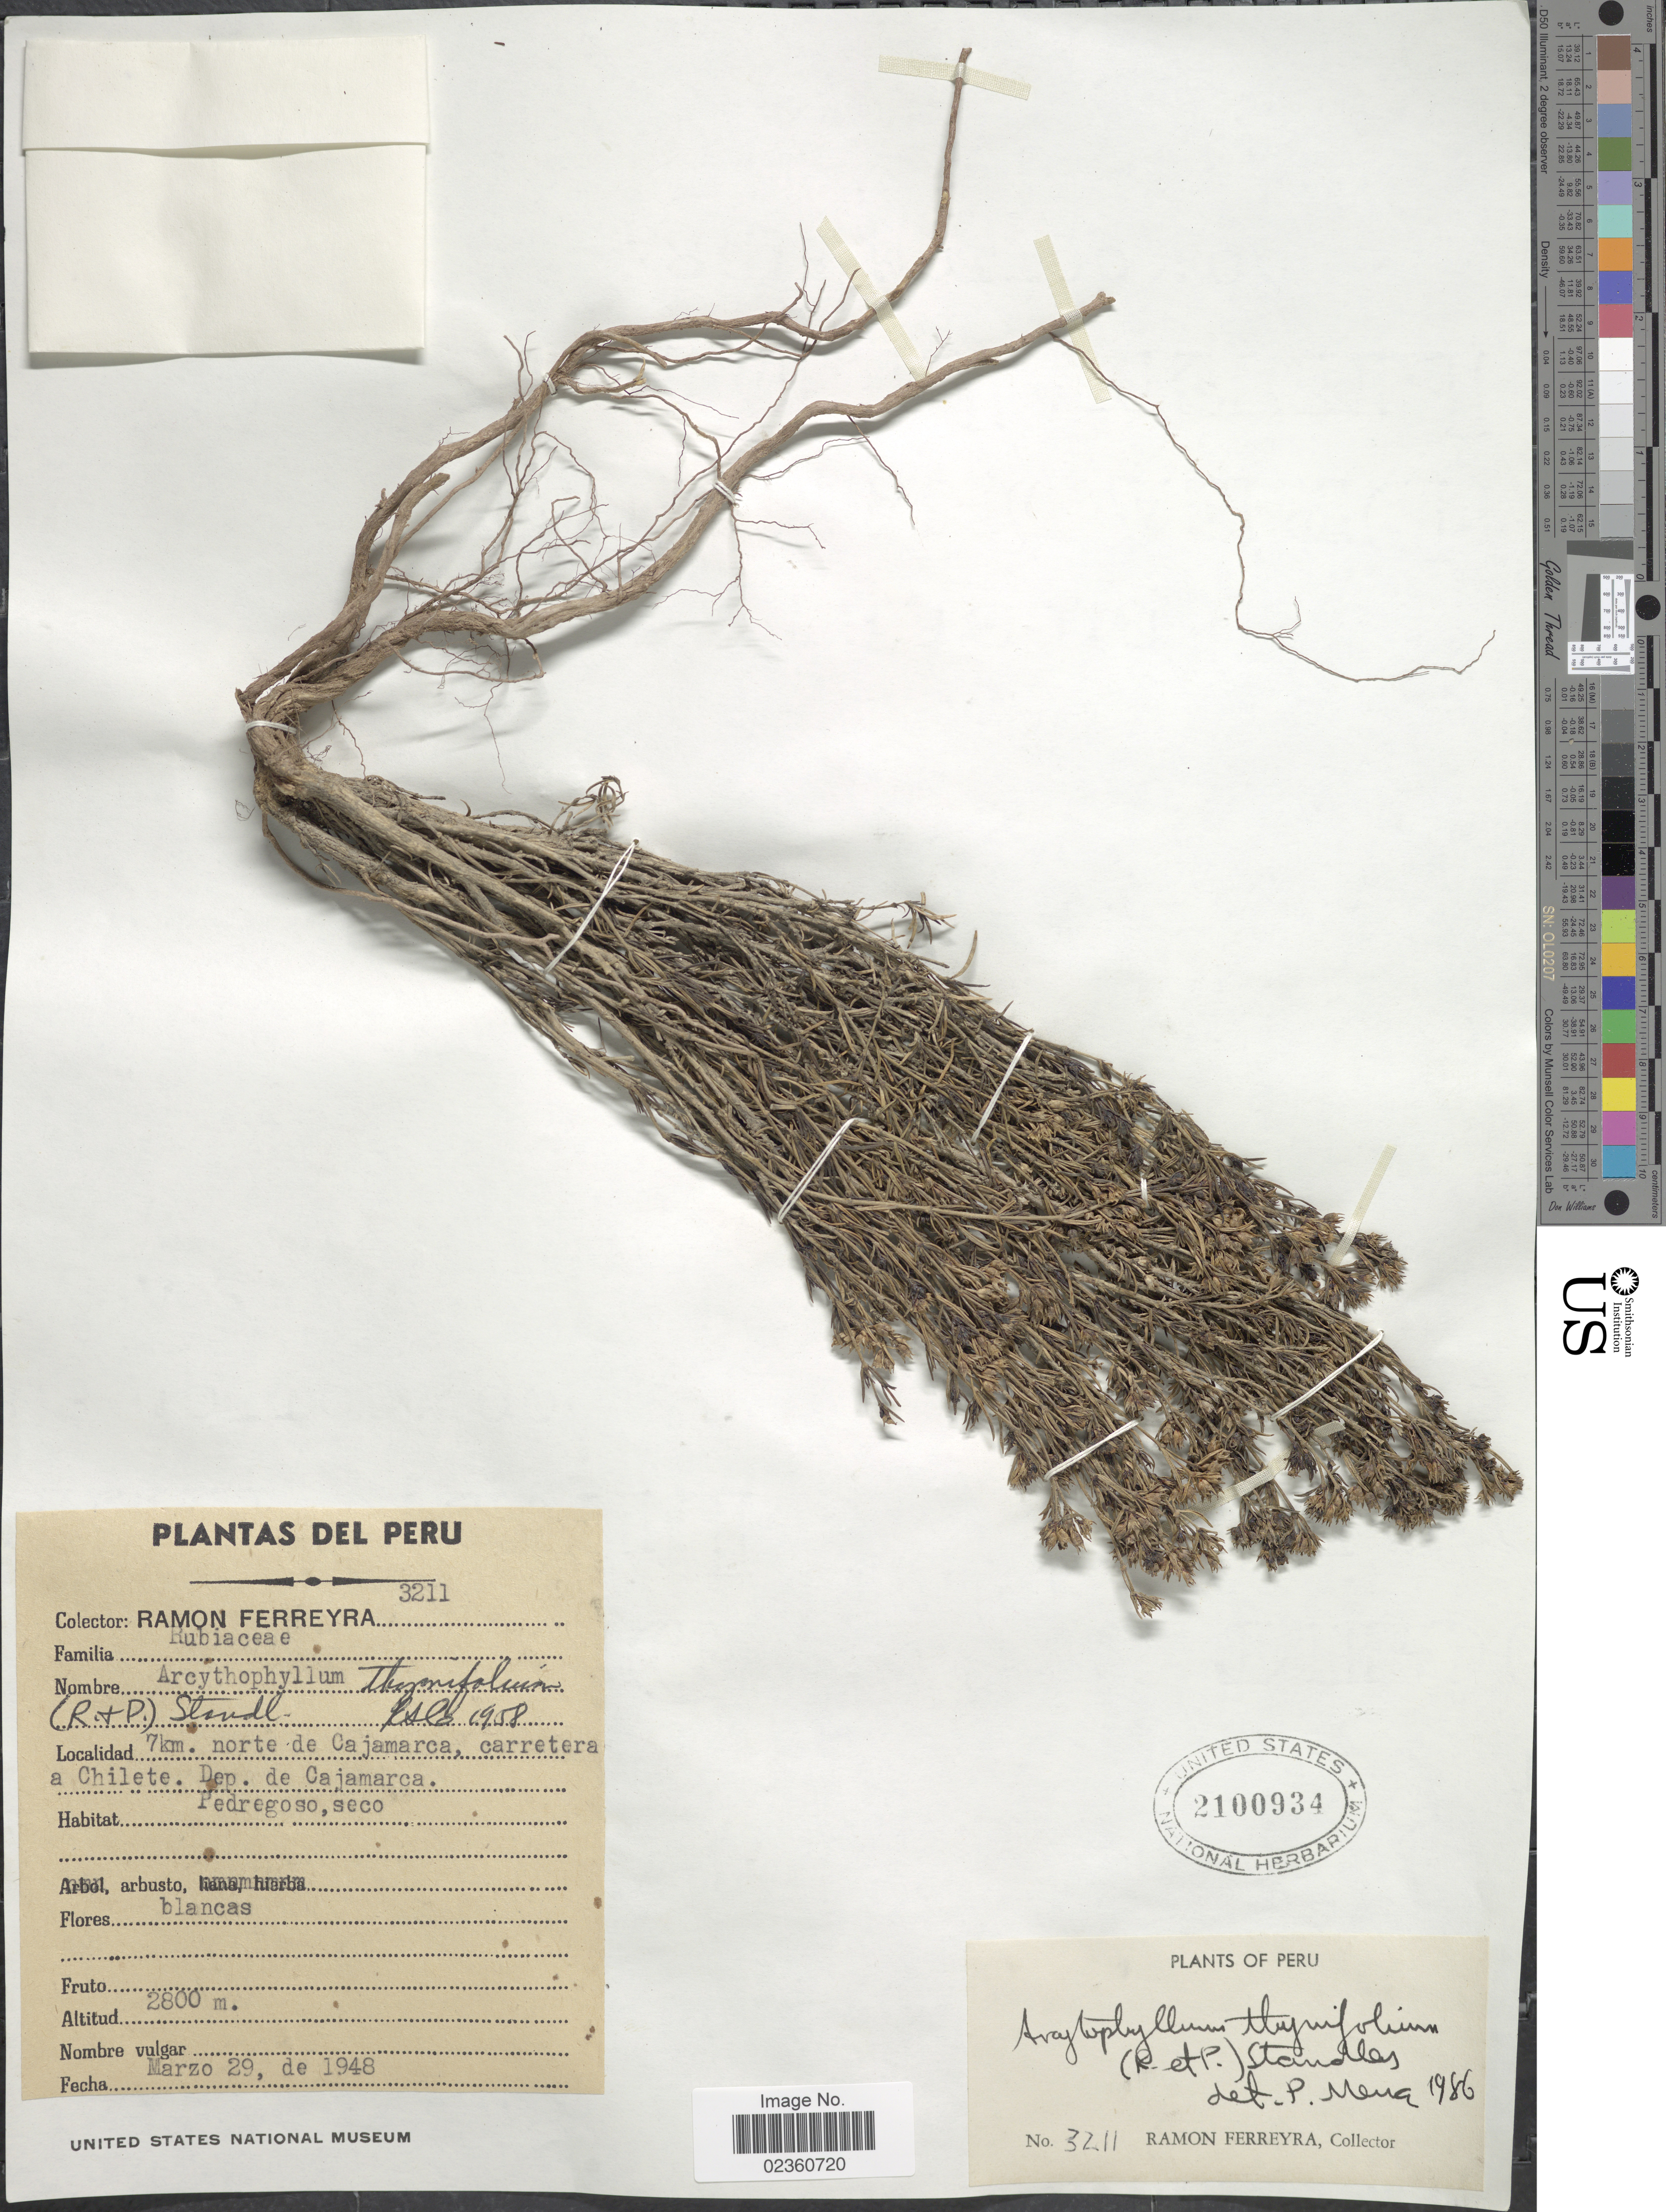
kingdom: Plantae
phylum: Tracheophyta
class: Magnoliopsida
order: Gentianales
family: Rubiaceae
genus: Arcytophyllum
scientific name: Arcytophyllum thymifolium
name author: (Ruiz & Pav.) Standl.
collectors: R. A. Ferreyra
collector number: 3211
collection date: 1948-03-29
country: Peru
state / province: Cajamarca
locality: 7km norte de Cajamarca, carretera a Chilete. Dep de Cajamarca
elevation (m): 2800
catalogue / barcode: US 2100934